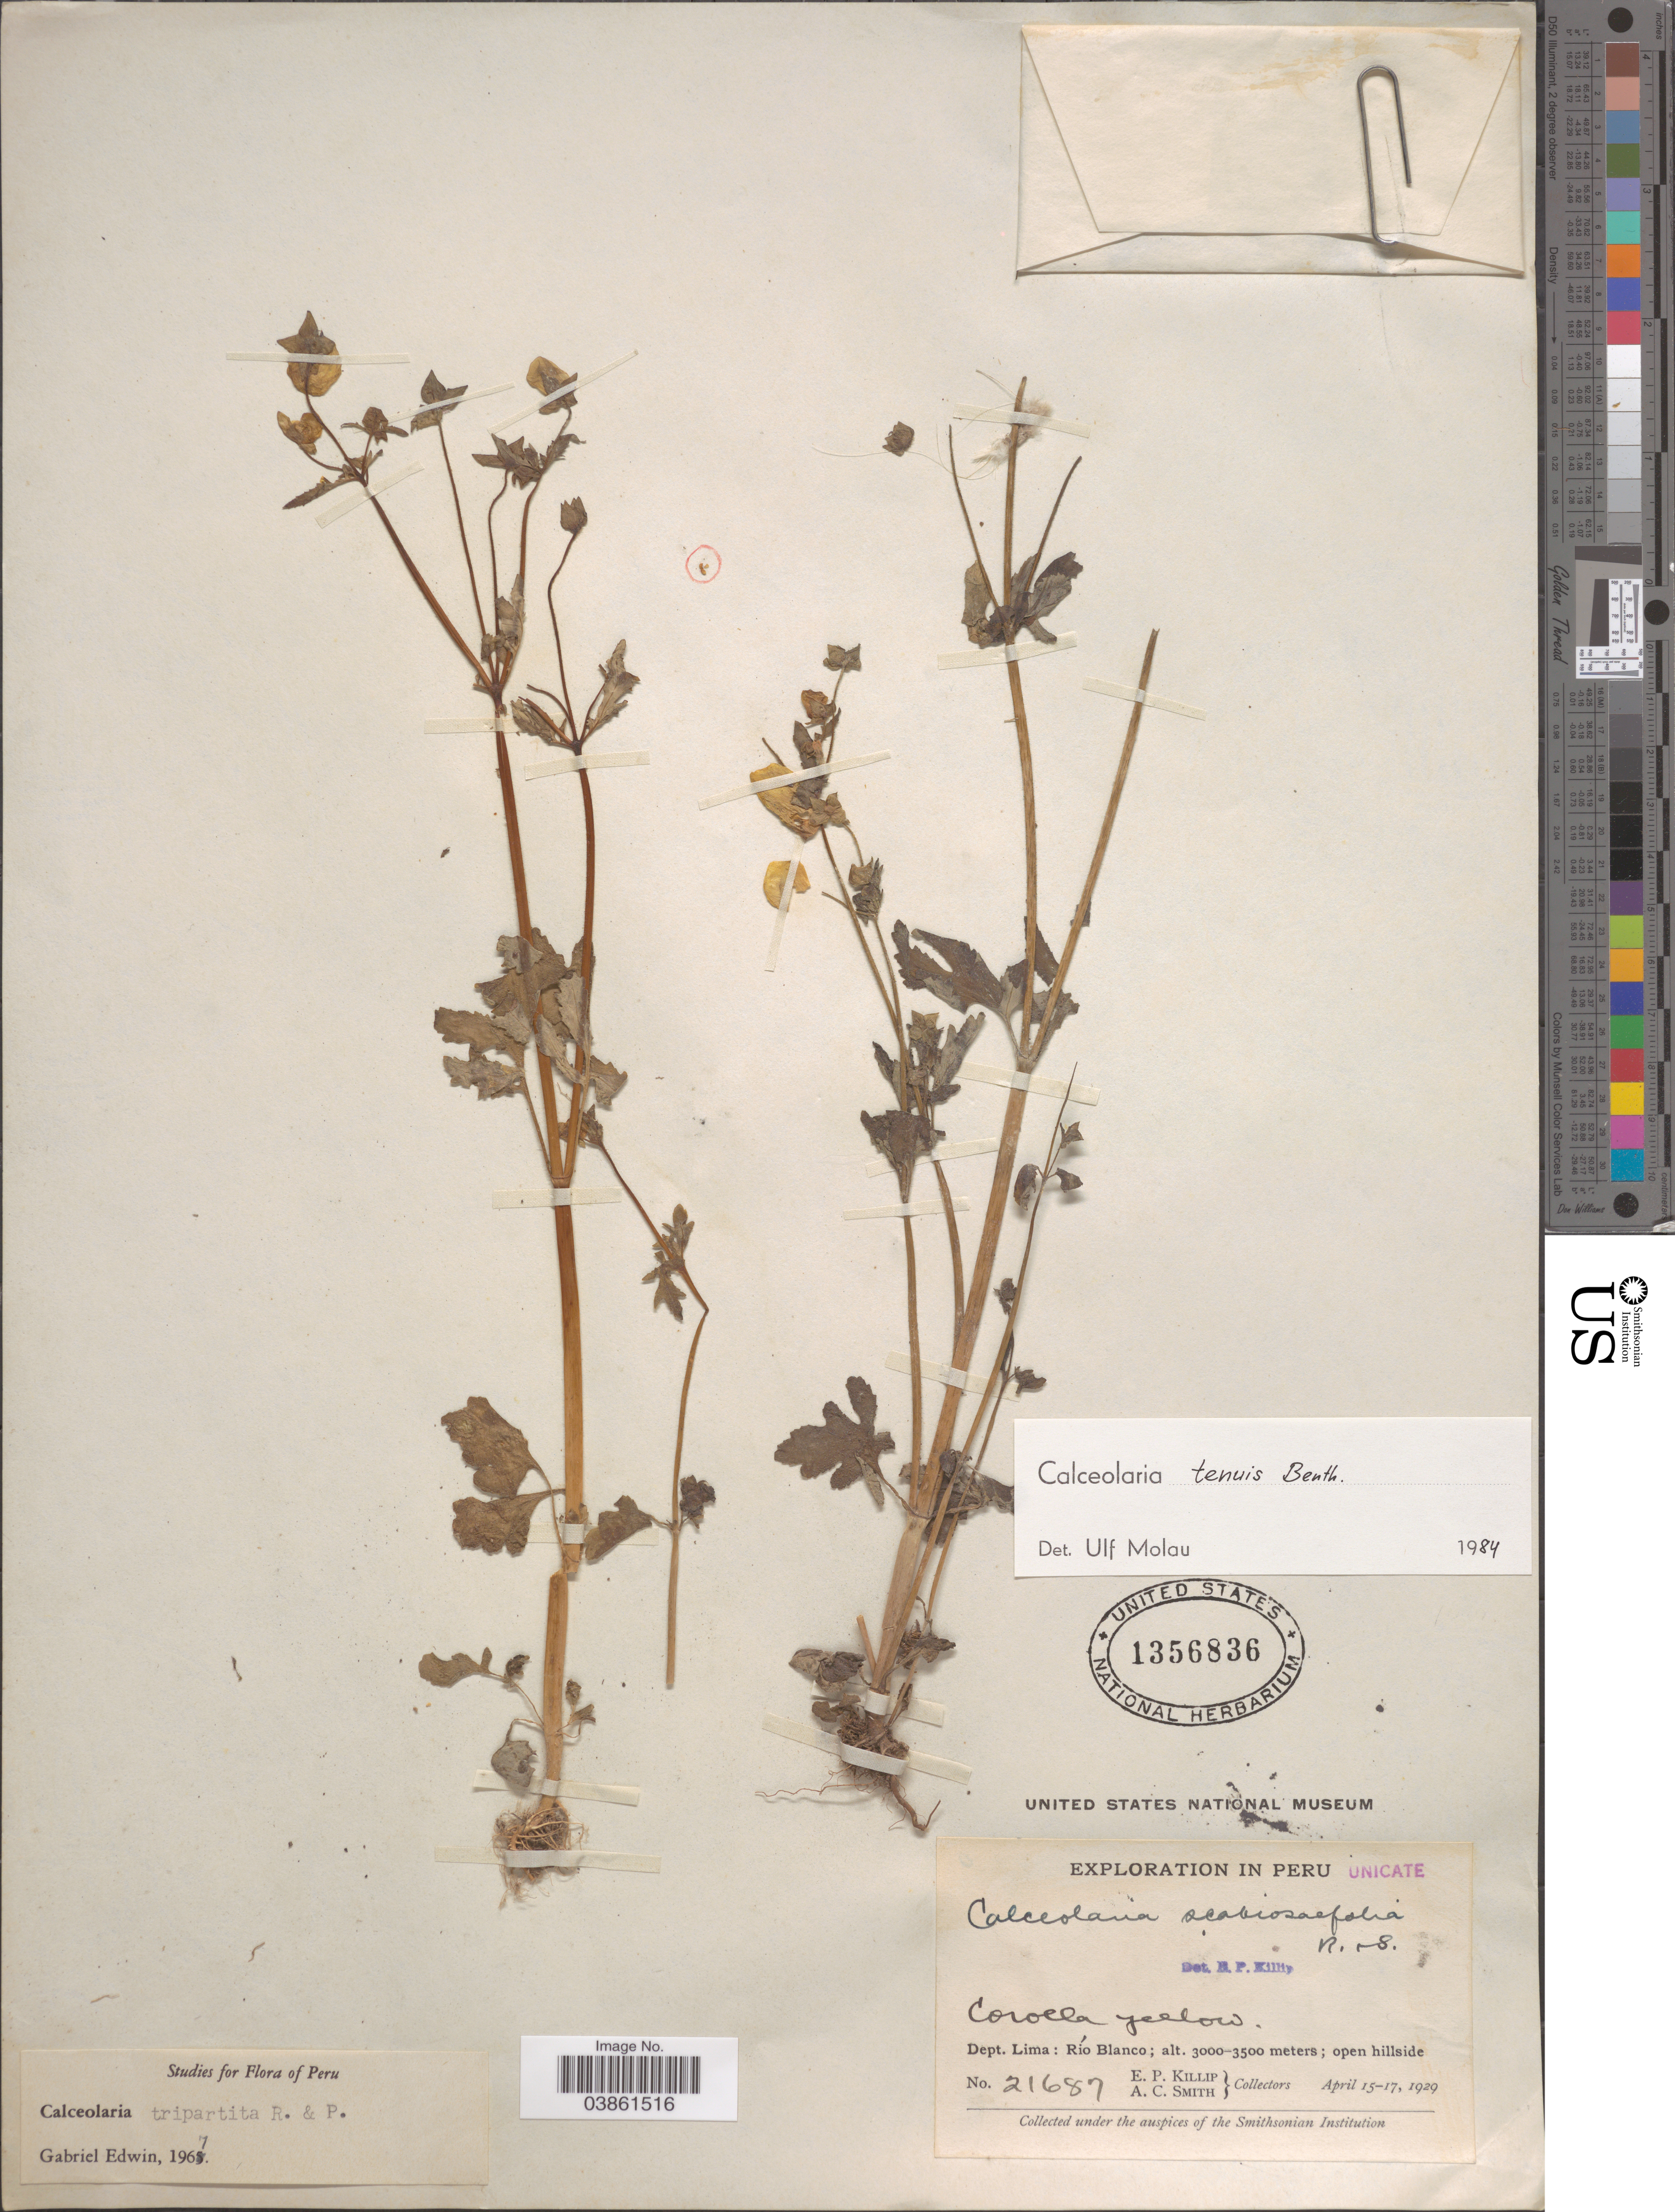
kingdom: Plantae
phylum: Tracheophyta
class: Magnoliopsida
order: Lamiales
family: Calceolariaceae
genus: Calceolaria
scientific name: Calceolaria tenuis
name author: Benth.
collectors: E. P. Killip & A. C. Smith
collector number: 21687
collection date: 1929-04-15/1929-04-17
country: Peru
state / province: Lima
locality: Dept. Lima: Río Blanco.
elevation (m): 3000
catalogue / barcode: US 1356836